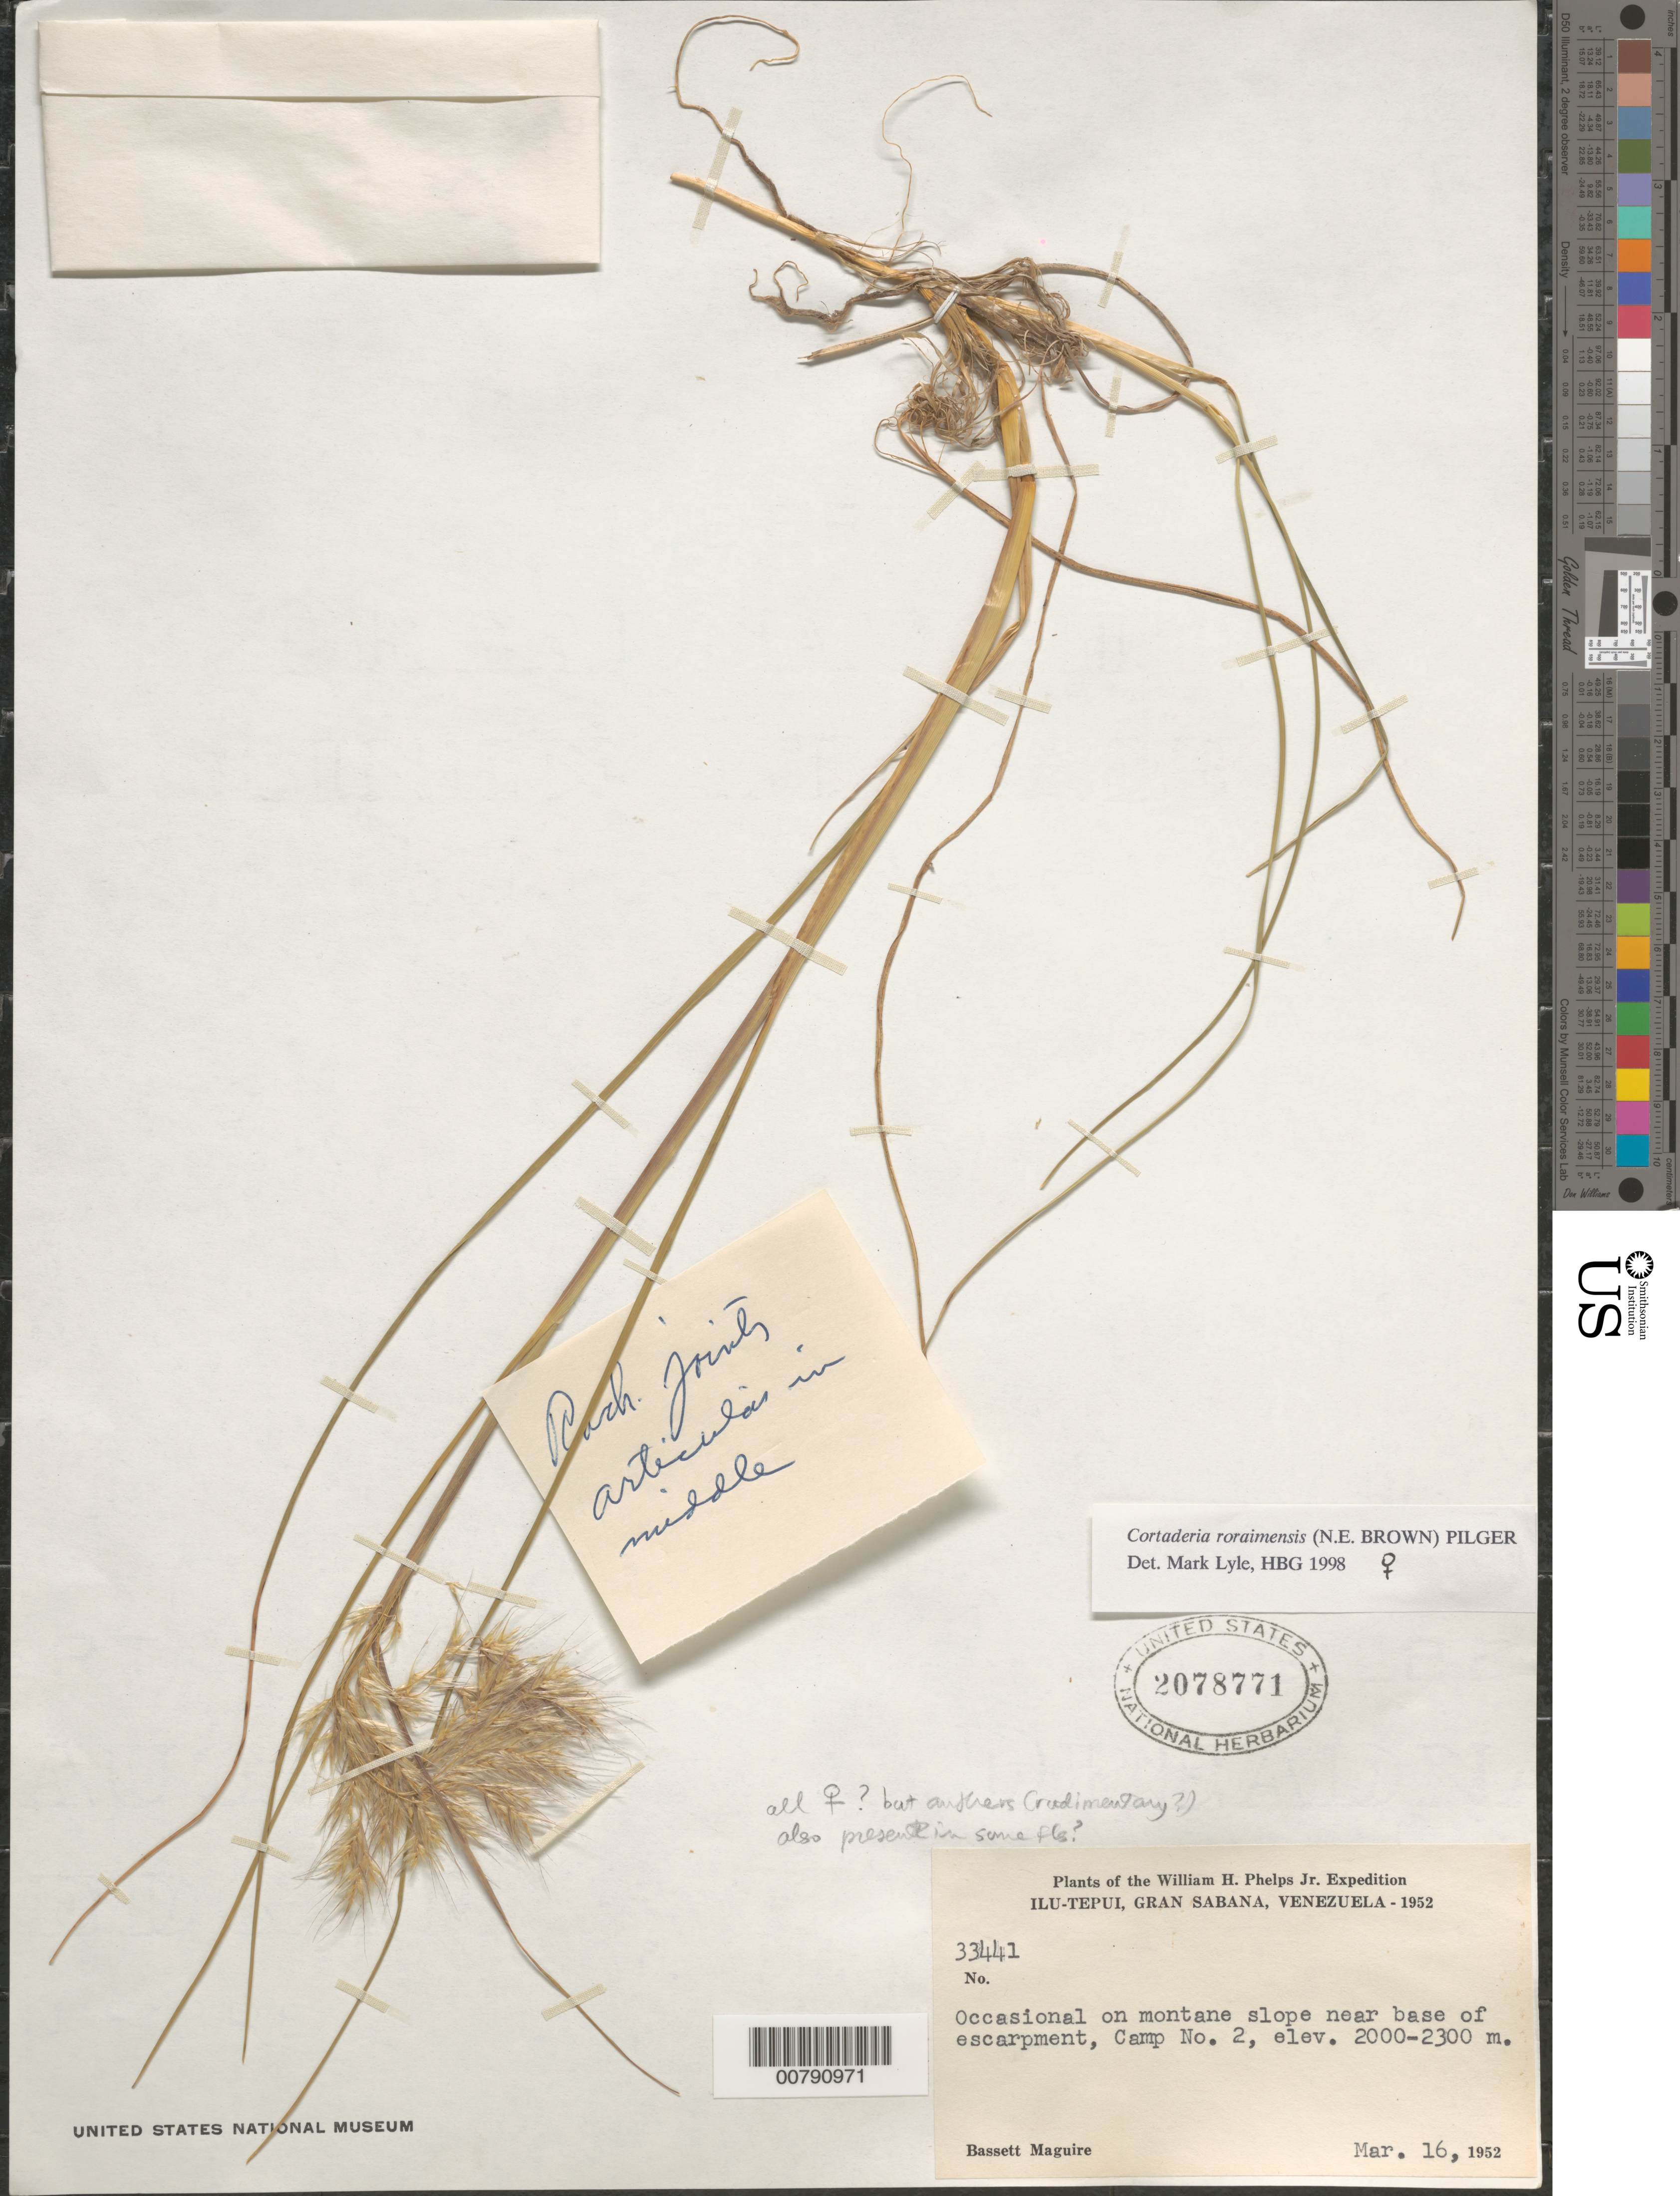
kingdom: Plantae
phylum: Tracheophyta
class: Liliopsida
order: Poales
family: Poaceae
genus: Cortaderia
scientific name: Cortaderia roraimensis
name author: (N.E. Br.) Pilg.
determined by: Lyle, M.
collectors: B. Maguire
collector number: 33441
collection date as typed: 16-Mar-52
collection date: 1952-03-16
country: Venezuela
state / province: Bolívar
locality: Gran Sabana, Ilu-tepuí, Camp no. 2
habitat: Montane slope near base of escarpment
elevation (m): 2000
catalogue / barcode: US 2078771